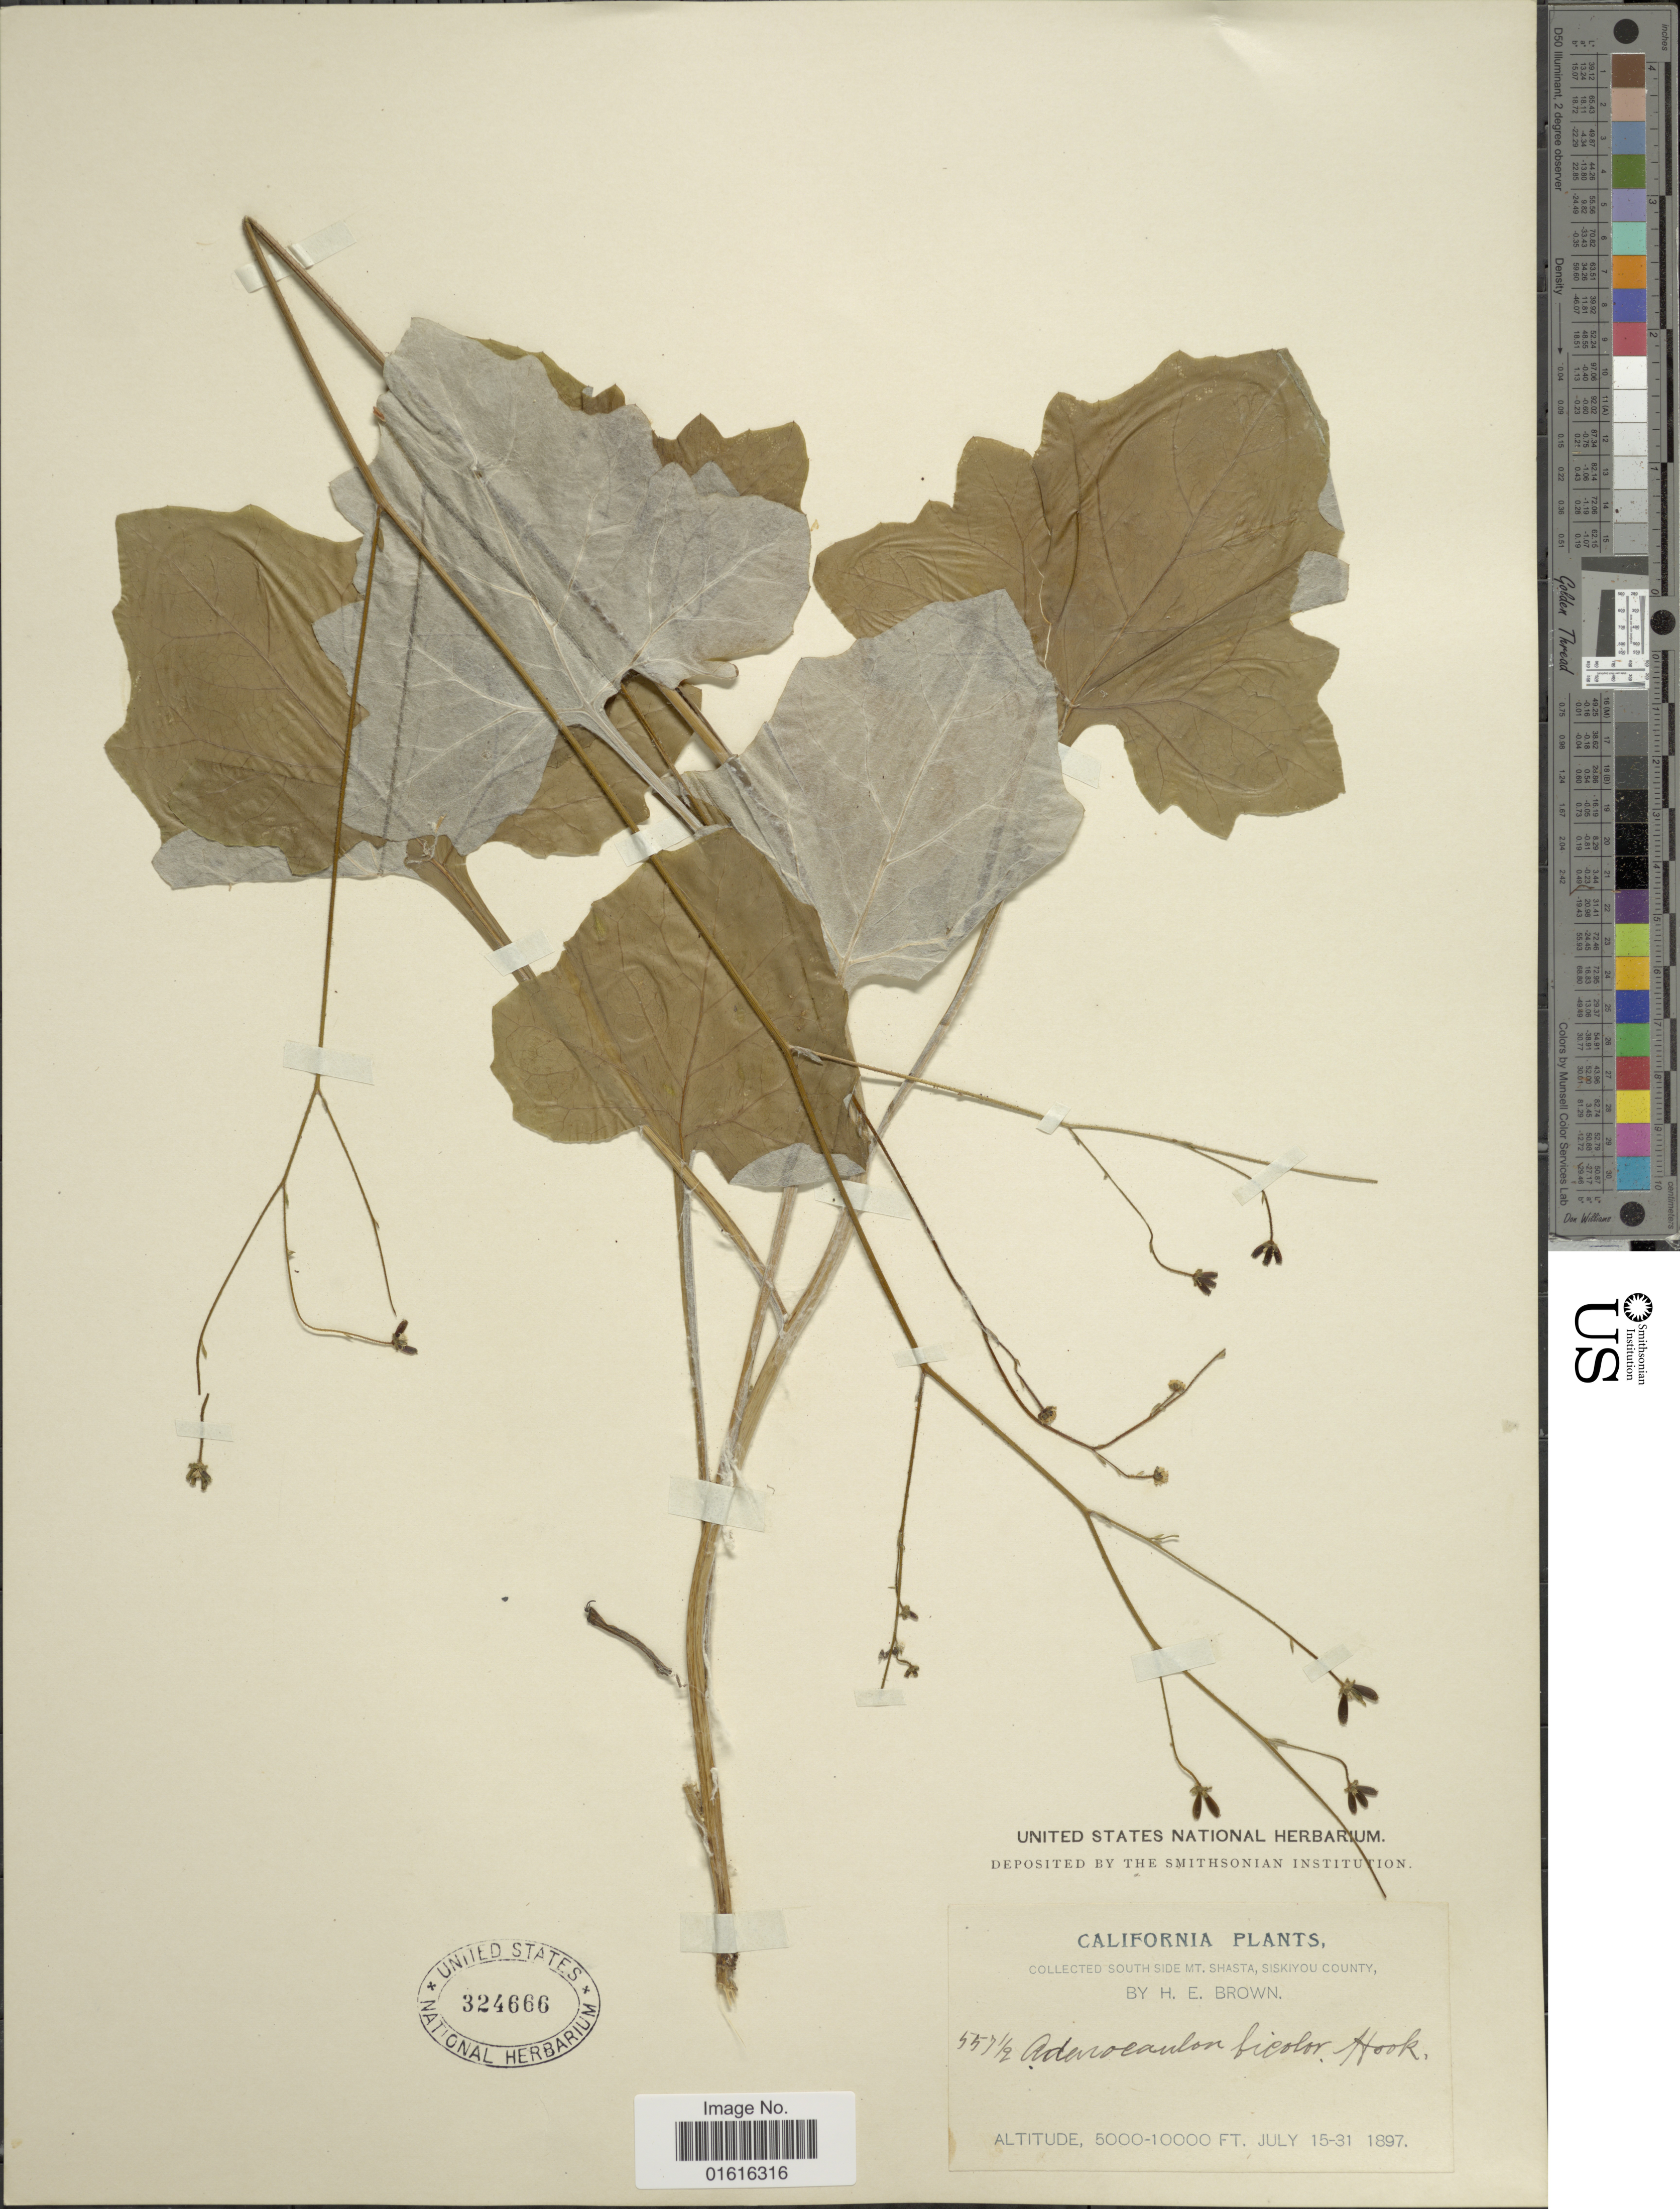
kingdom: Plantae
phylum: Tracheophyta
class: Magnoliopsida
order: Asterales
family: Asteraceae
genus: Adenocaulon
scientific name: Adenocaulon bicolor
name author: Hook.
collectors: H. E. Brown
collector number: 5571/2*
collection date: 1897-07-15/1897-07-31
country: United States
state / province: California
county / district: Siskiyou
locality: South side MT. Shasta, Siskiyou County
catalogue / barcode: US 324666